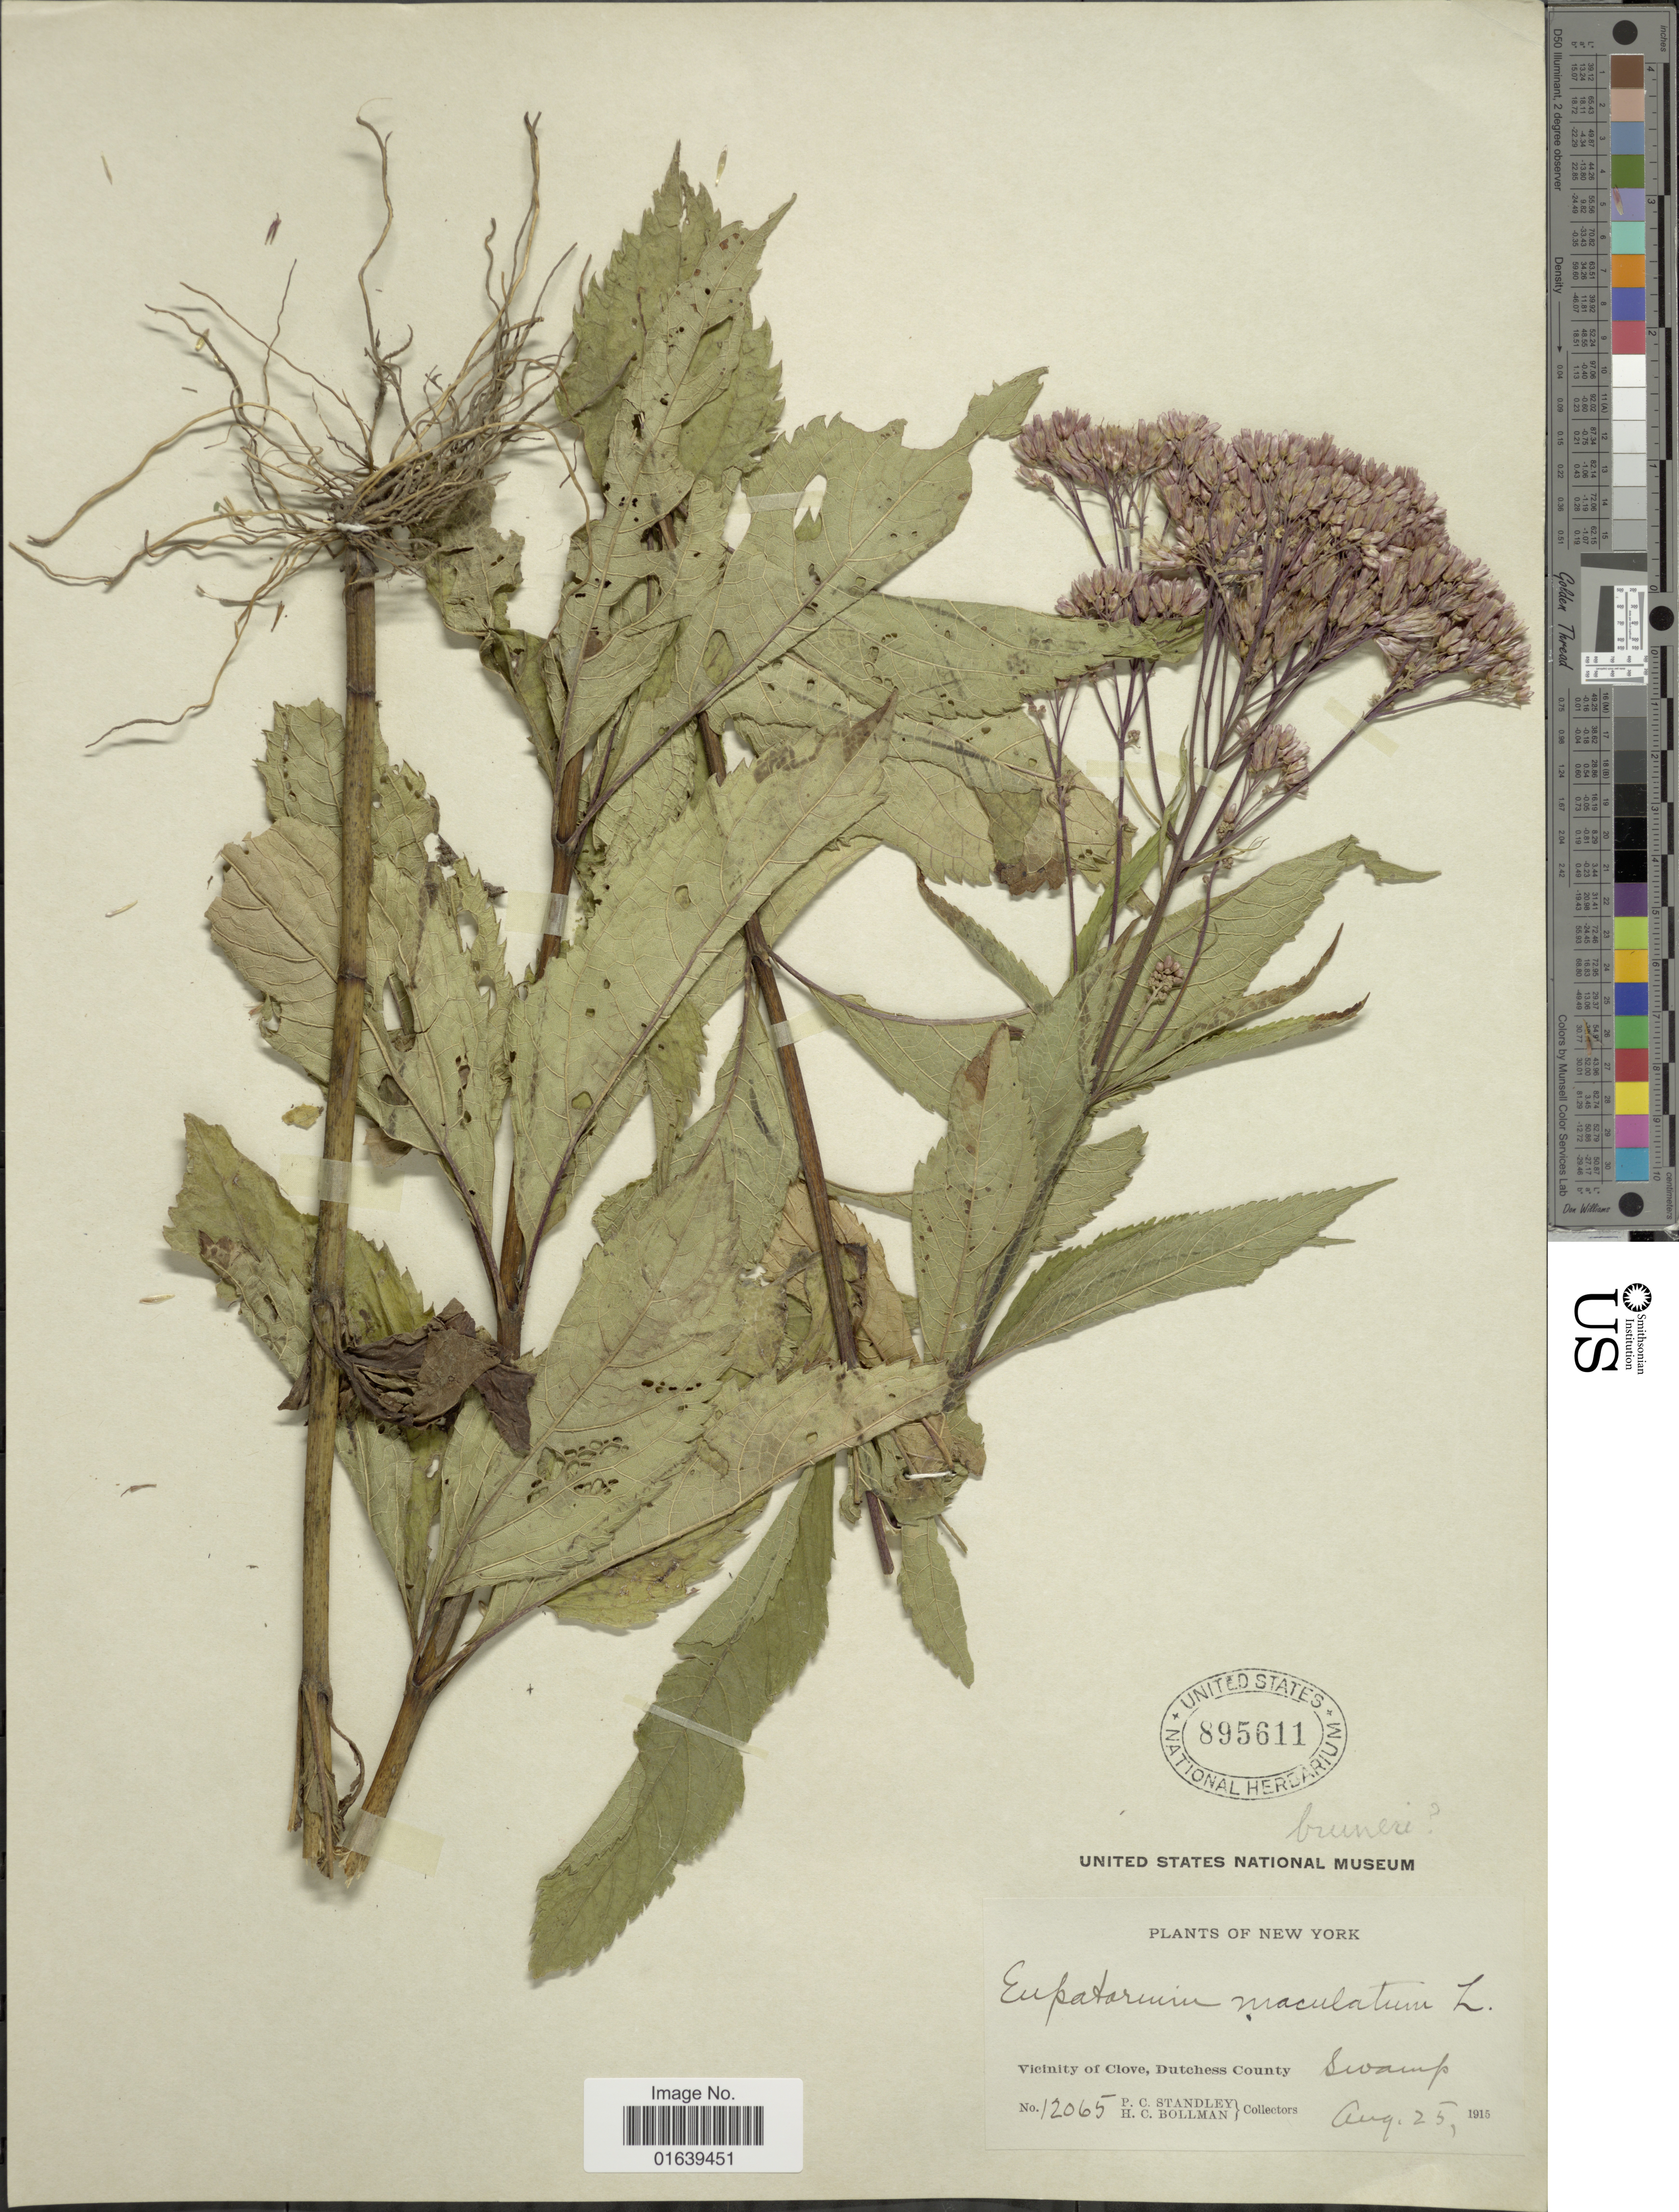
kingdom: Plantae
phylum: Tracheophyta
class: Magnoliopsida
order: Asterales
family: Asteraceae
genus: Eupatorium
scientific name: Eupatorium maculatum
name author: L.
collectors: P. C. Standley & H. C. Bollman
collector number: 12065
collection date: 1915-08-25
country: United States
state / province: New York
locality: Vicinity of Clove, Dutchess County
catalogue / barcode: US 895611